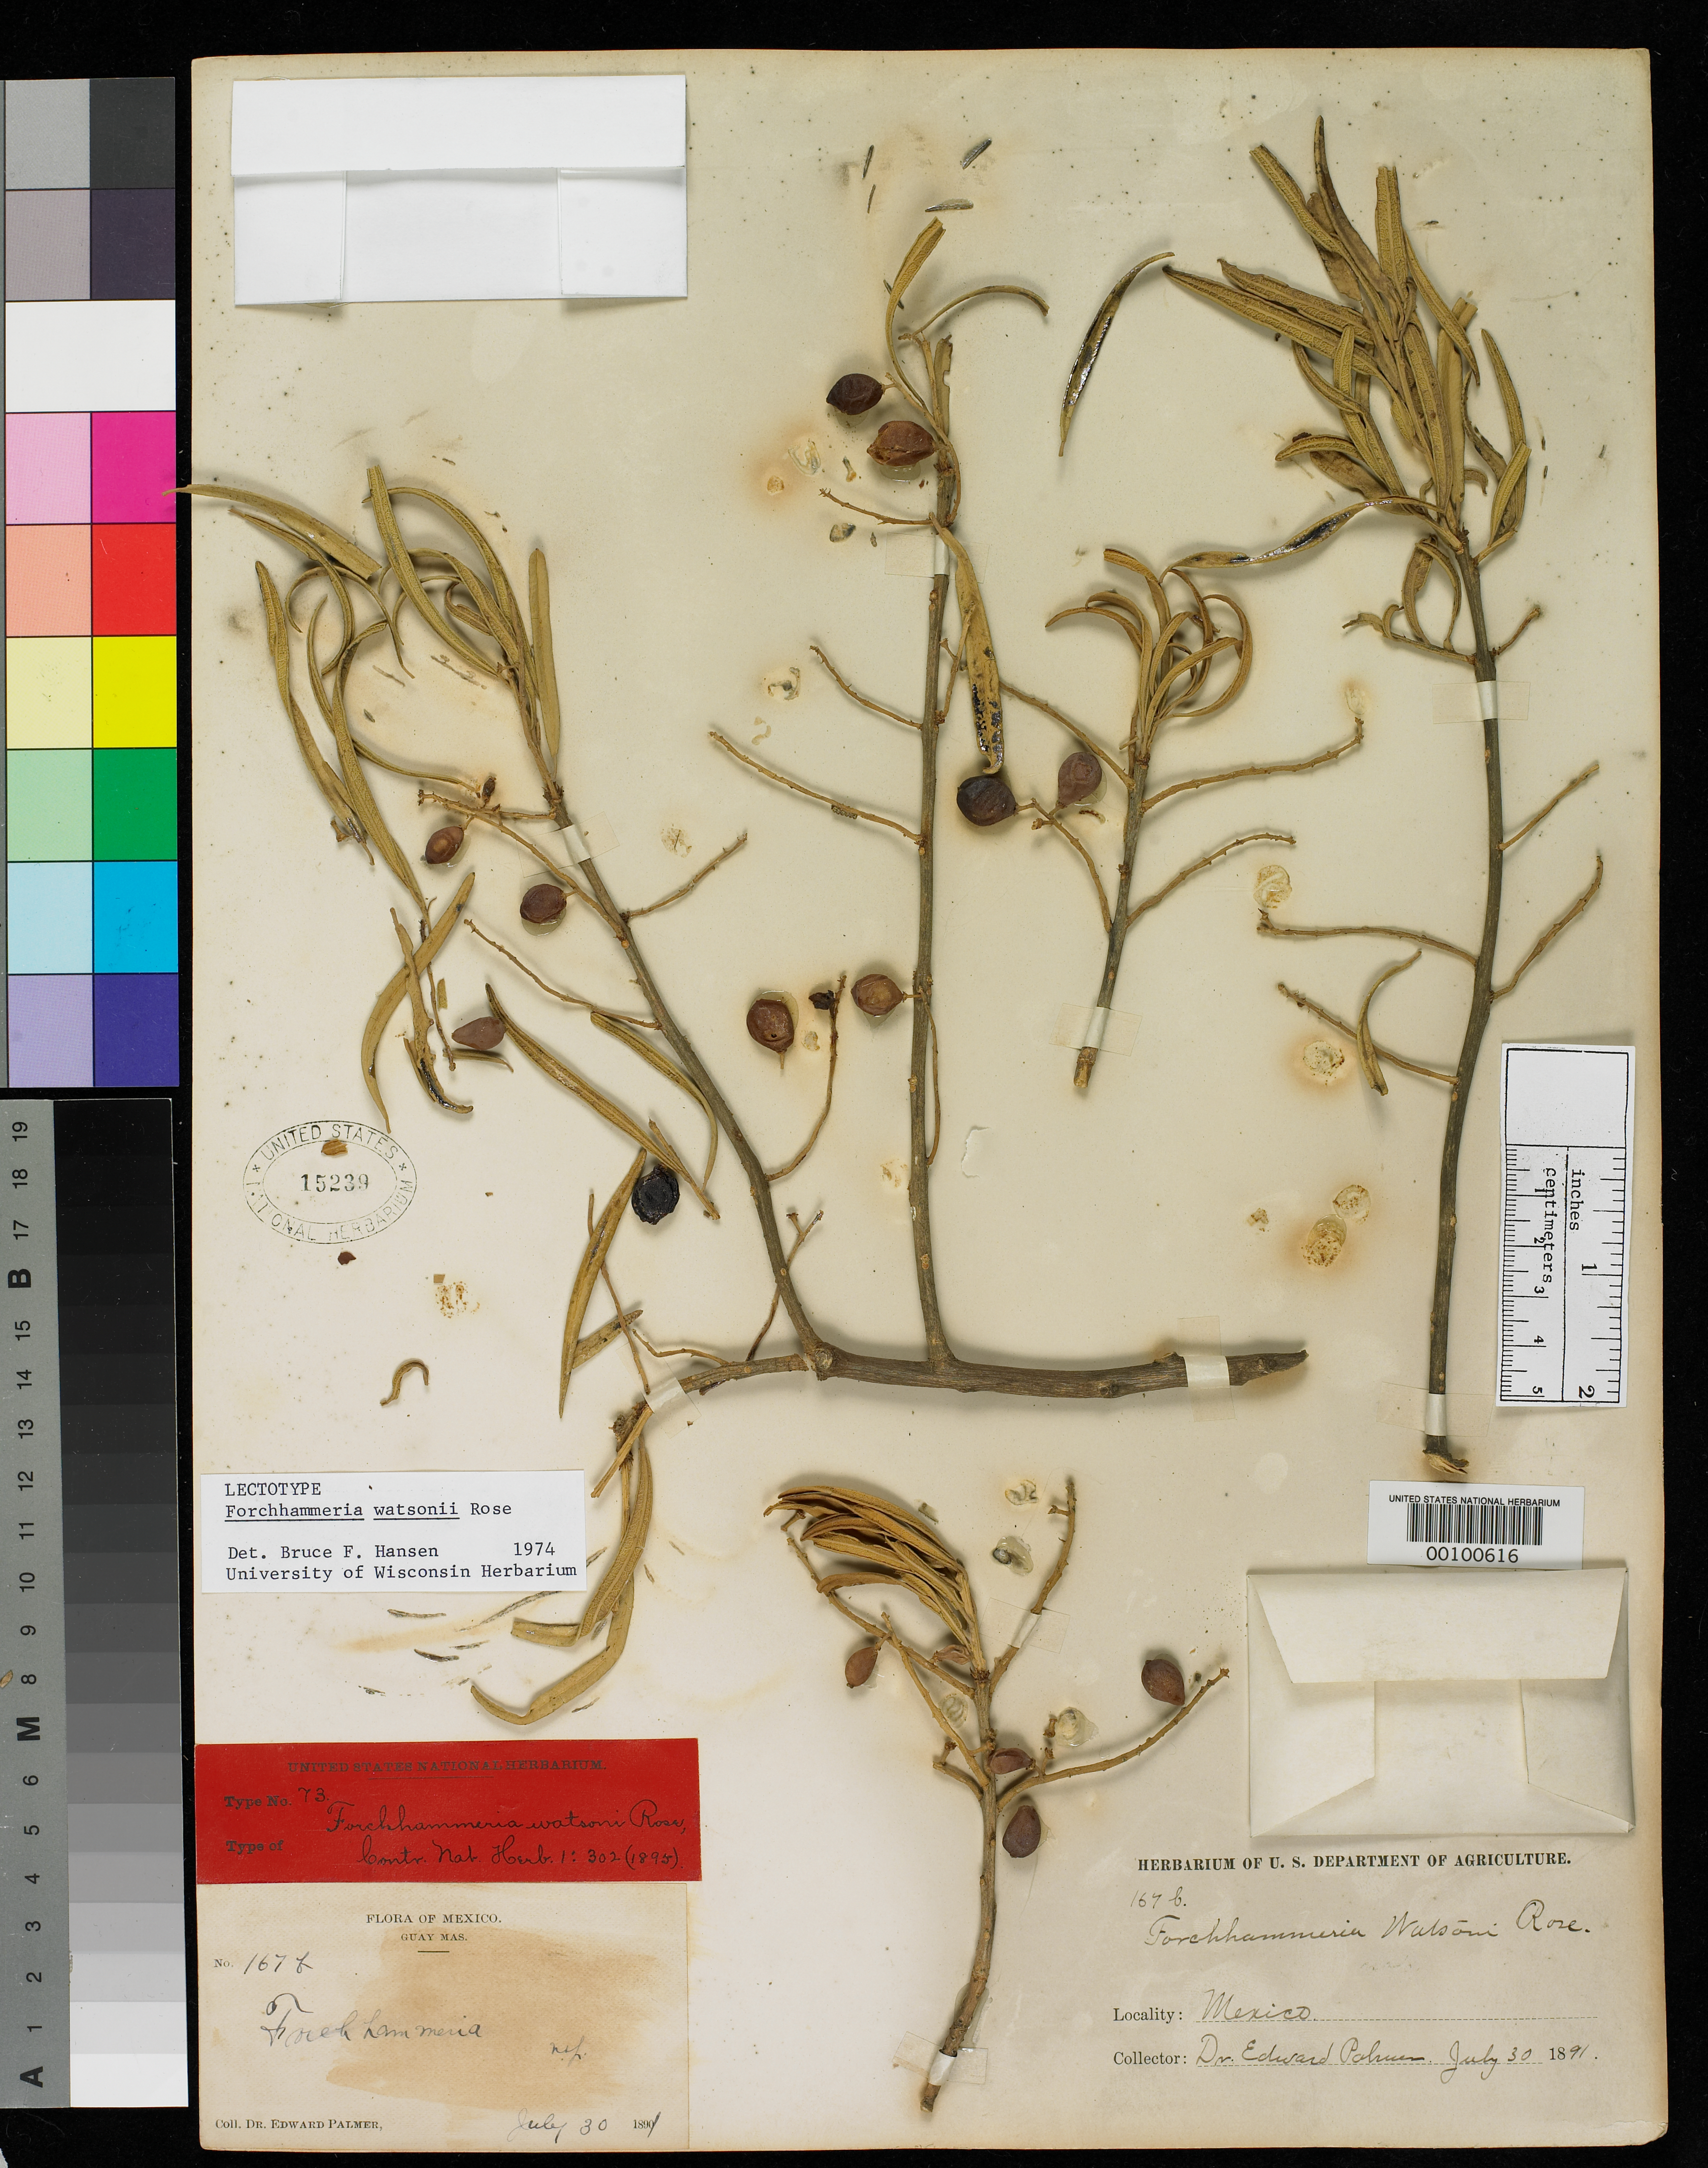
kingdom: Plantae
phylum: Tracheophyta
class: Magnoliopsida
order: Brassicales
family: Stixaceae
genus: Forchhammeria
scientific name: Forchhammeria watsonii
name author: Rose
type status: Syntype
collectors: E. Palmer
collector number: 167 b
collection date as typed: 30 Jul 1891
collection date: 1891-07-30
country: Mexico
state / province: Sonora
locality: Guaymas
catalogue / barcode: US 15239